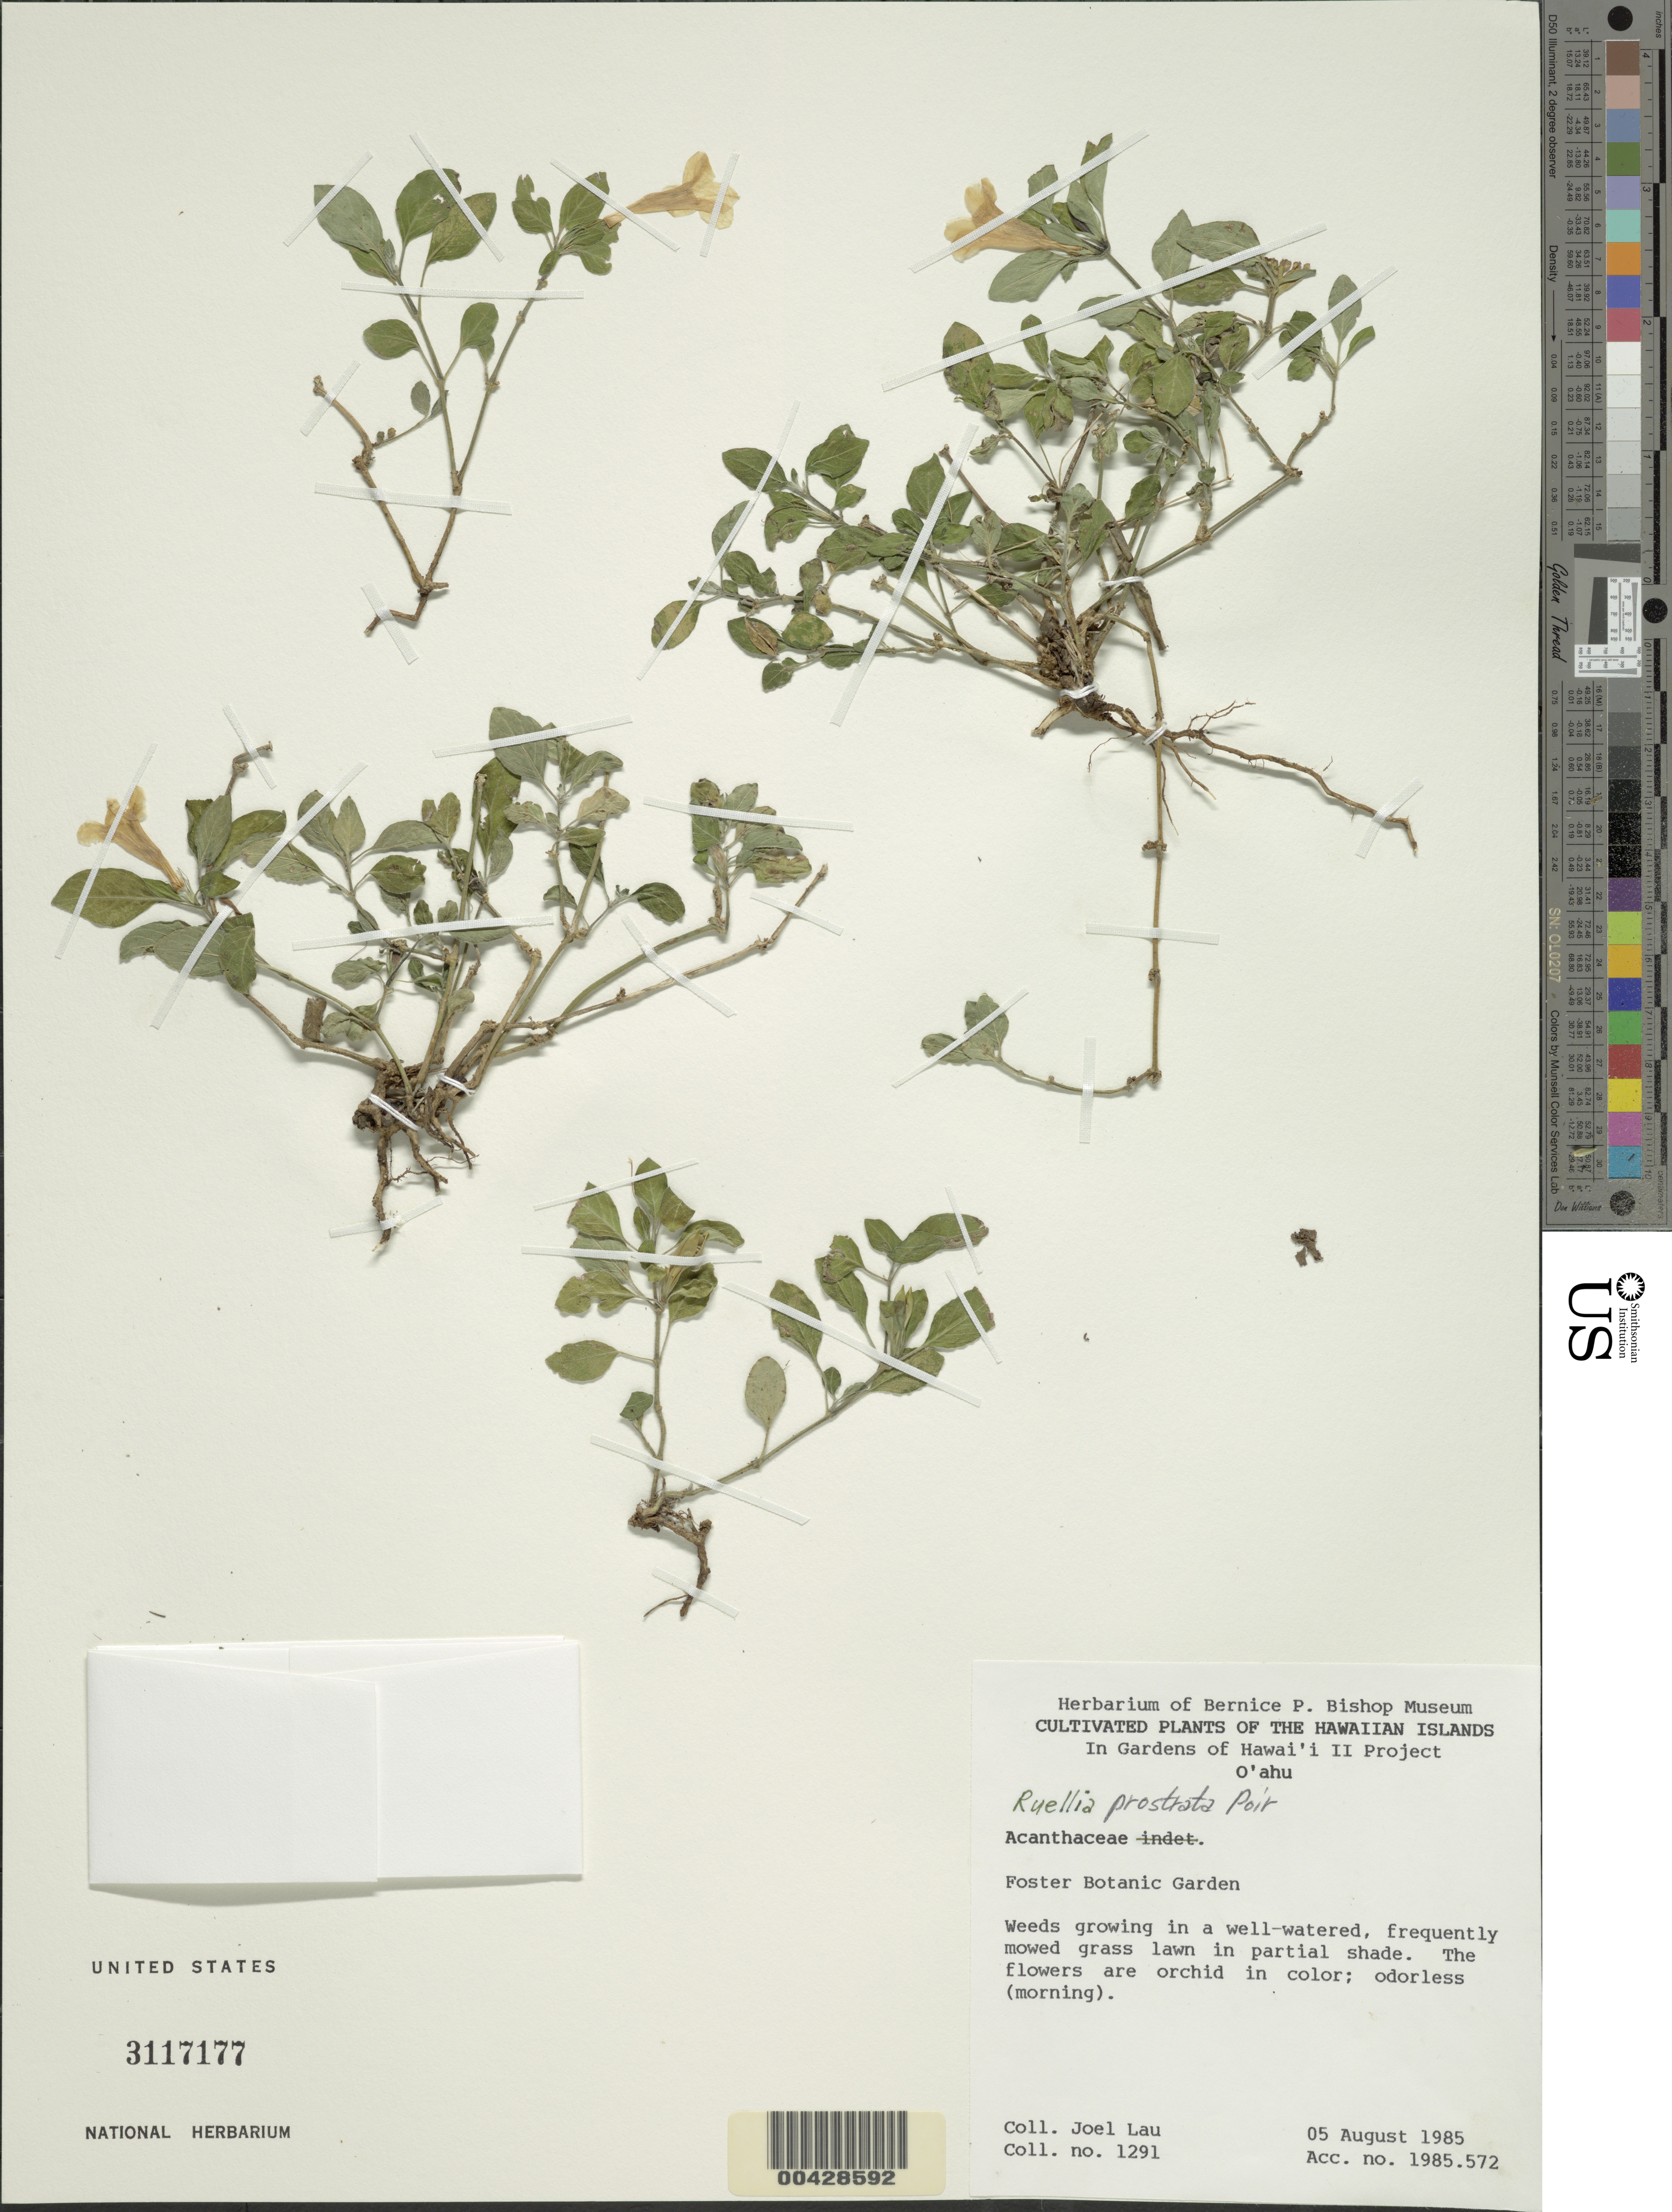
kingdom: Plantae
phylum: Tracheophyta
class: Magnoliopsida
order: Lamiales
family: Acanthaceae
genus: Ruellia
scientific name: Ruellia prostrata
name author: Poir.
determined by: Wagner, W. L., (BOT), Smithsonian Institution - National Museum of Natural History (UNITED STATES)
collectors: J. Lau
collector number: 1291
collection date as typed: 5 Aug 1985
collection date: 1985-08-05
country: United States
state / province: Hawaii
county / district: Honolulu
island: Oahu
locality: Foster Botanic Garden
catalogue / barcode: US 3117177